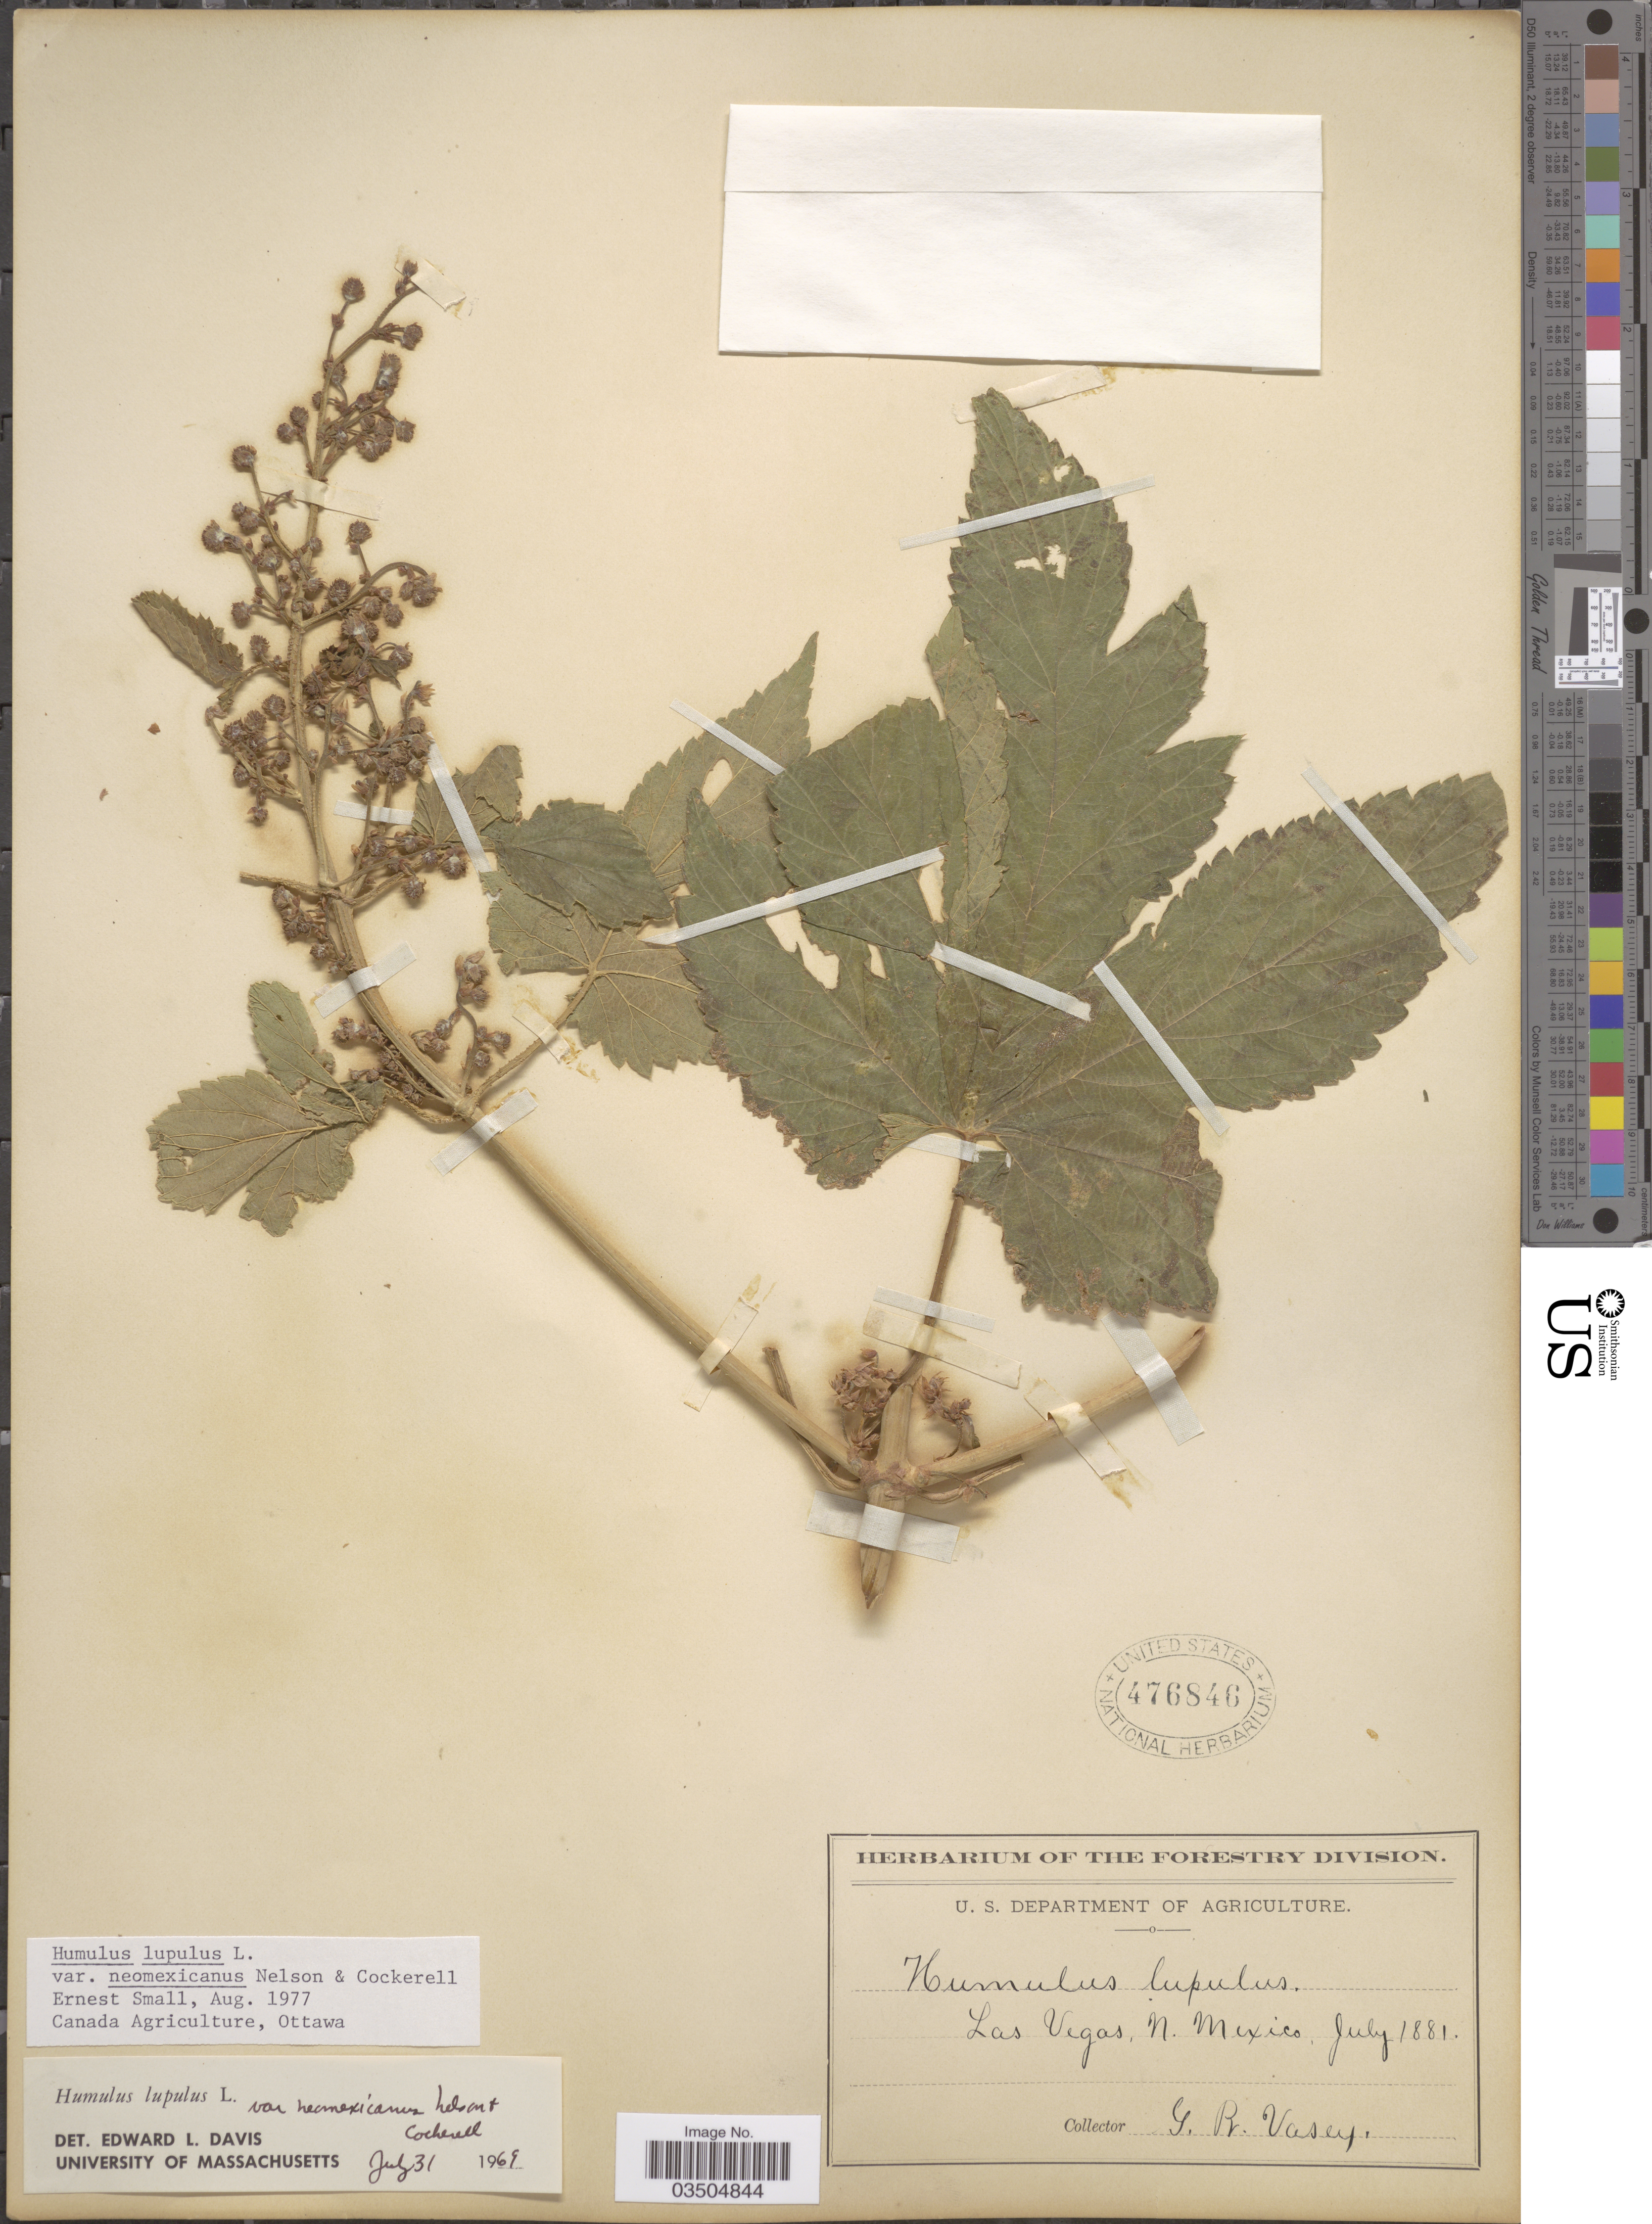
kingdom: Plantae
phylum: Tracheophyta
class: Magnoliopsida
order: Rosales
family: Cannabaceae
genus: Humulus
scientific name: Humulus neomexicanus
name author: (A. Nelson & Cockerell) Rydb.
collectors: G. R. Vasey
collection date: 1881-07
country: United States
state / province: New Mexico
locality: Las Vegas.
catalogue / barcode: US 476846